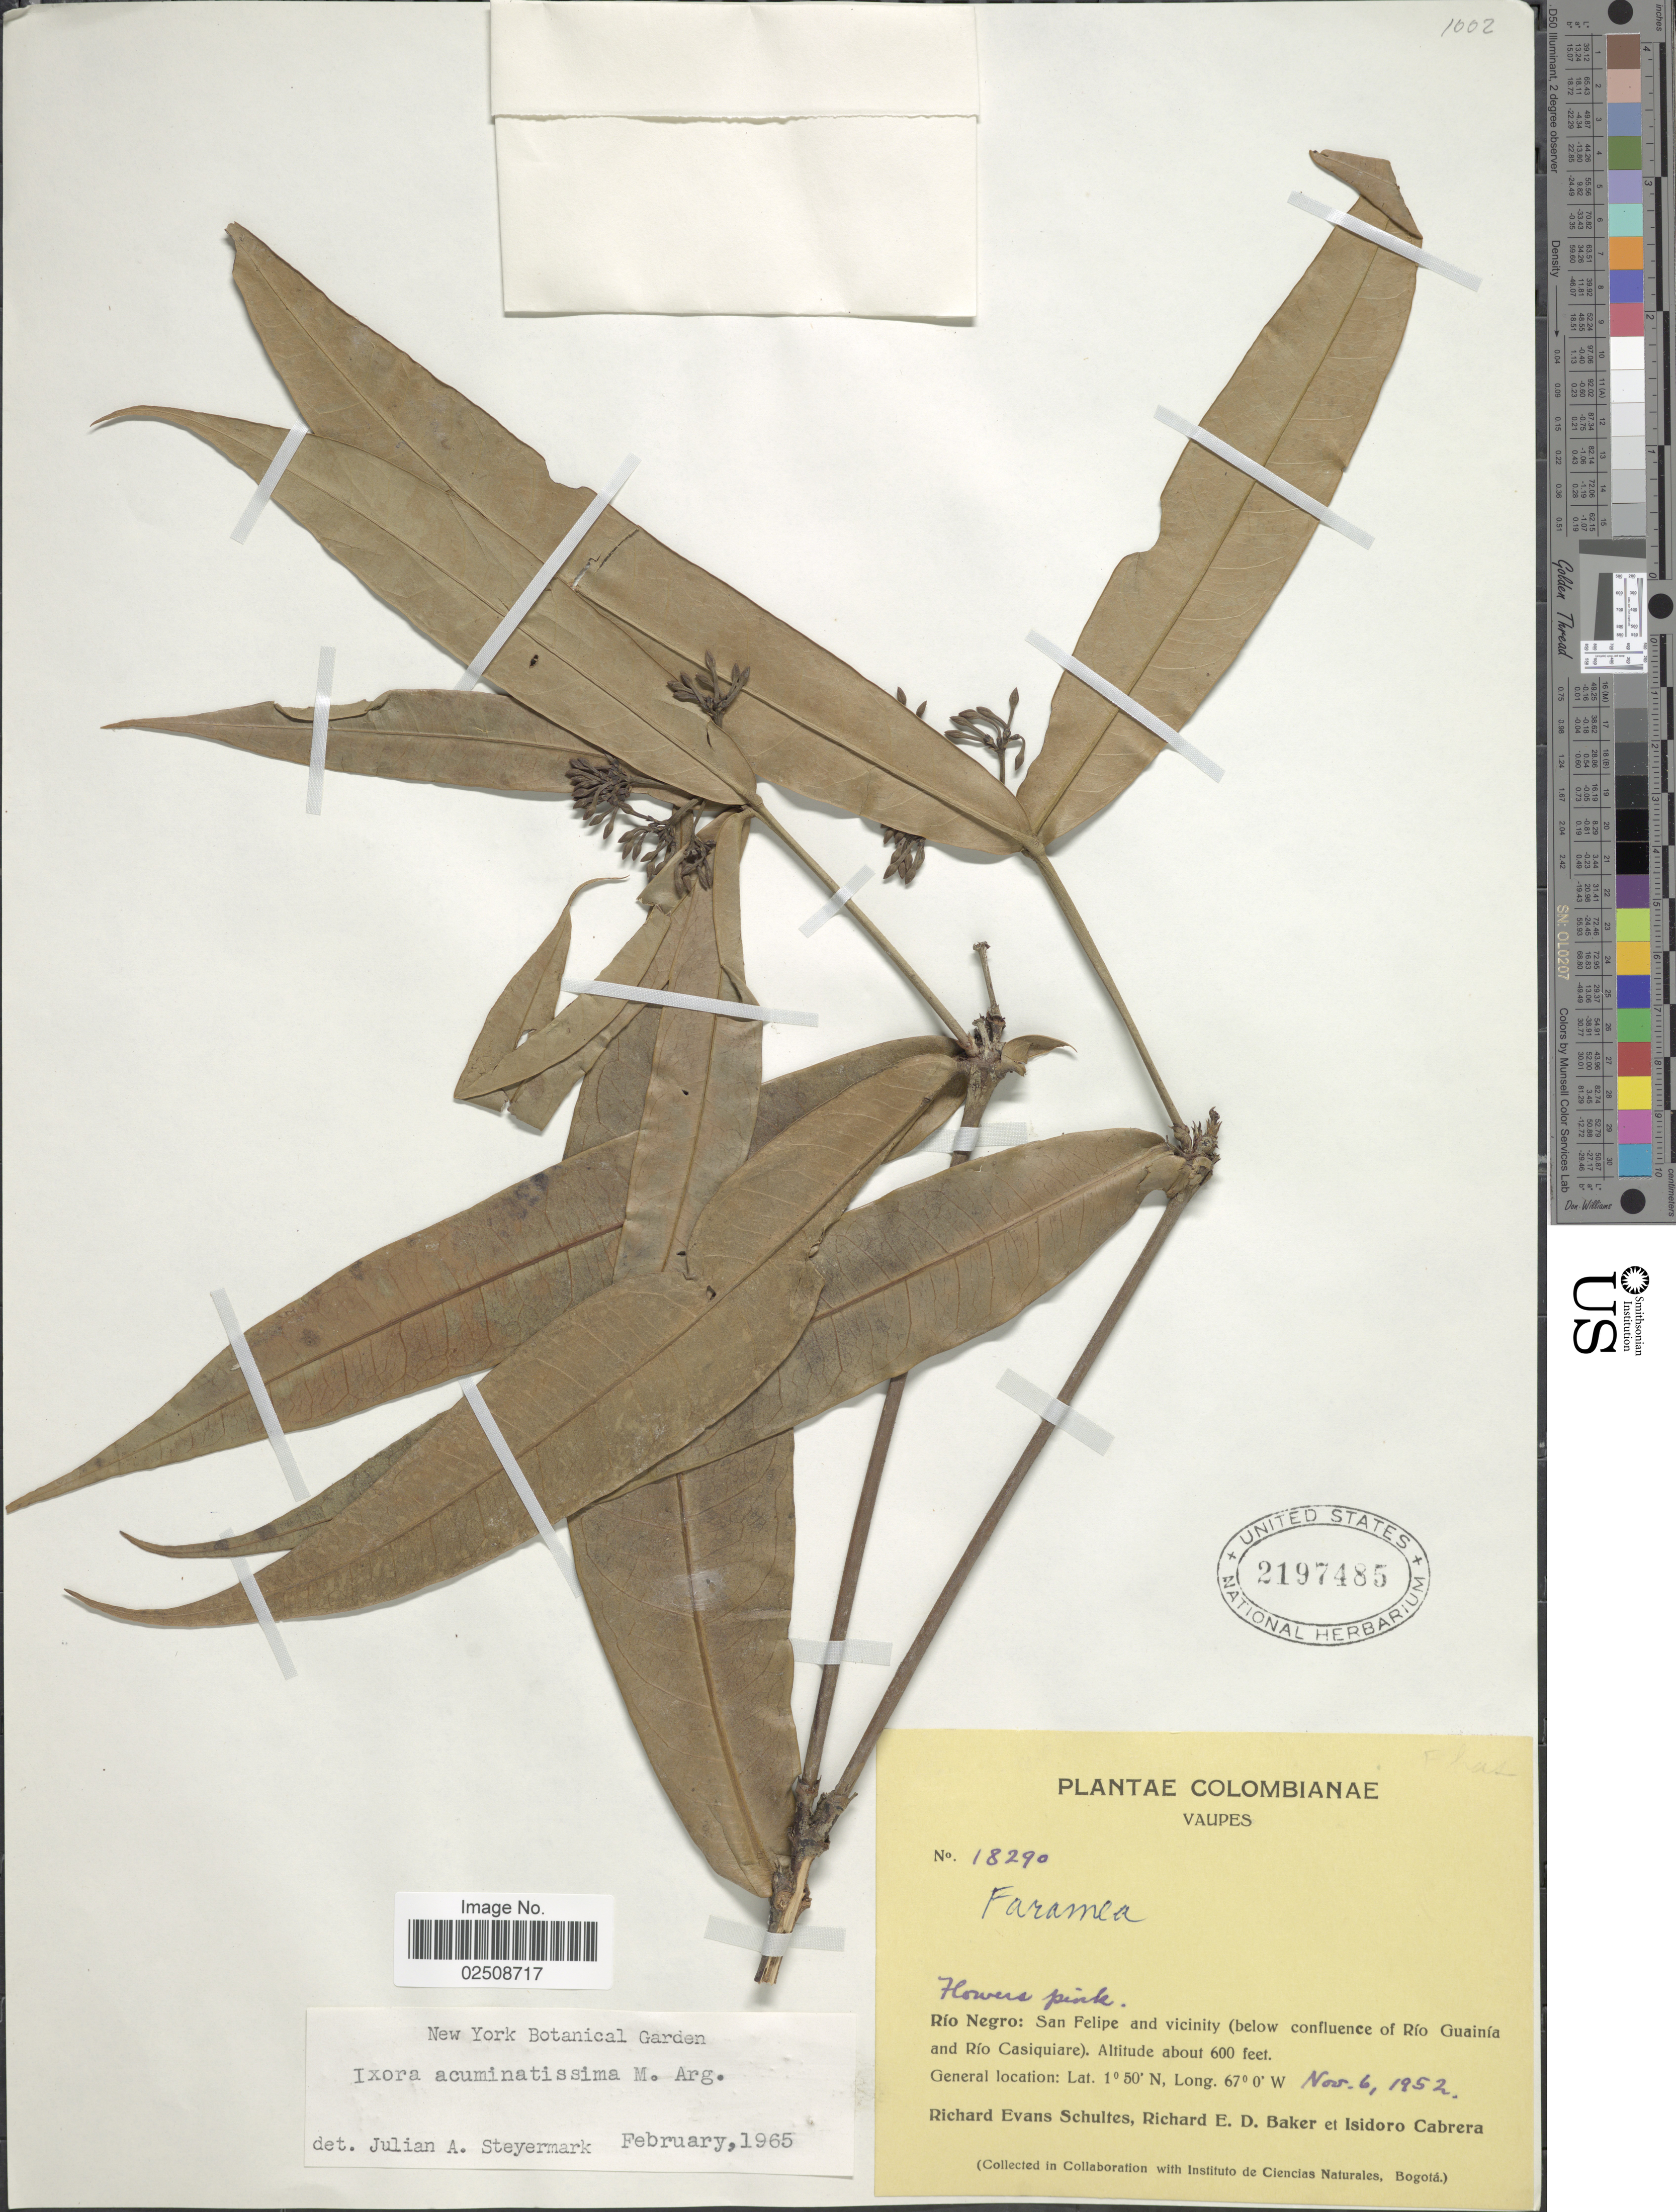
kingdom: Plantae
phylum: Tracheophyta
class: Magnoliopsida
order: Gentianales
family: Rubiaceae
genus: Ixora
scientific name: Ixora acuminatissima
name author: Müll. Arg.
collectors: R. E. Schultes, R. E. D. Baker & I. Cabrera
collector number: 18290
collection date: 1952-11-06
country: Colombia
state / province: Vaupés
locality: Rio Negro: San Felipe and vicinity (below confluence of Rio Guainia and Rio Casiquiare)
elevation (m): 183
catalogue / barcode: US 2197485